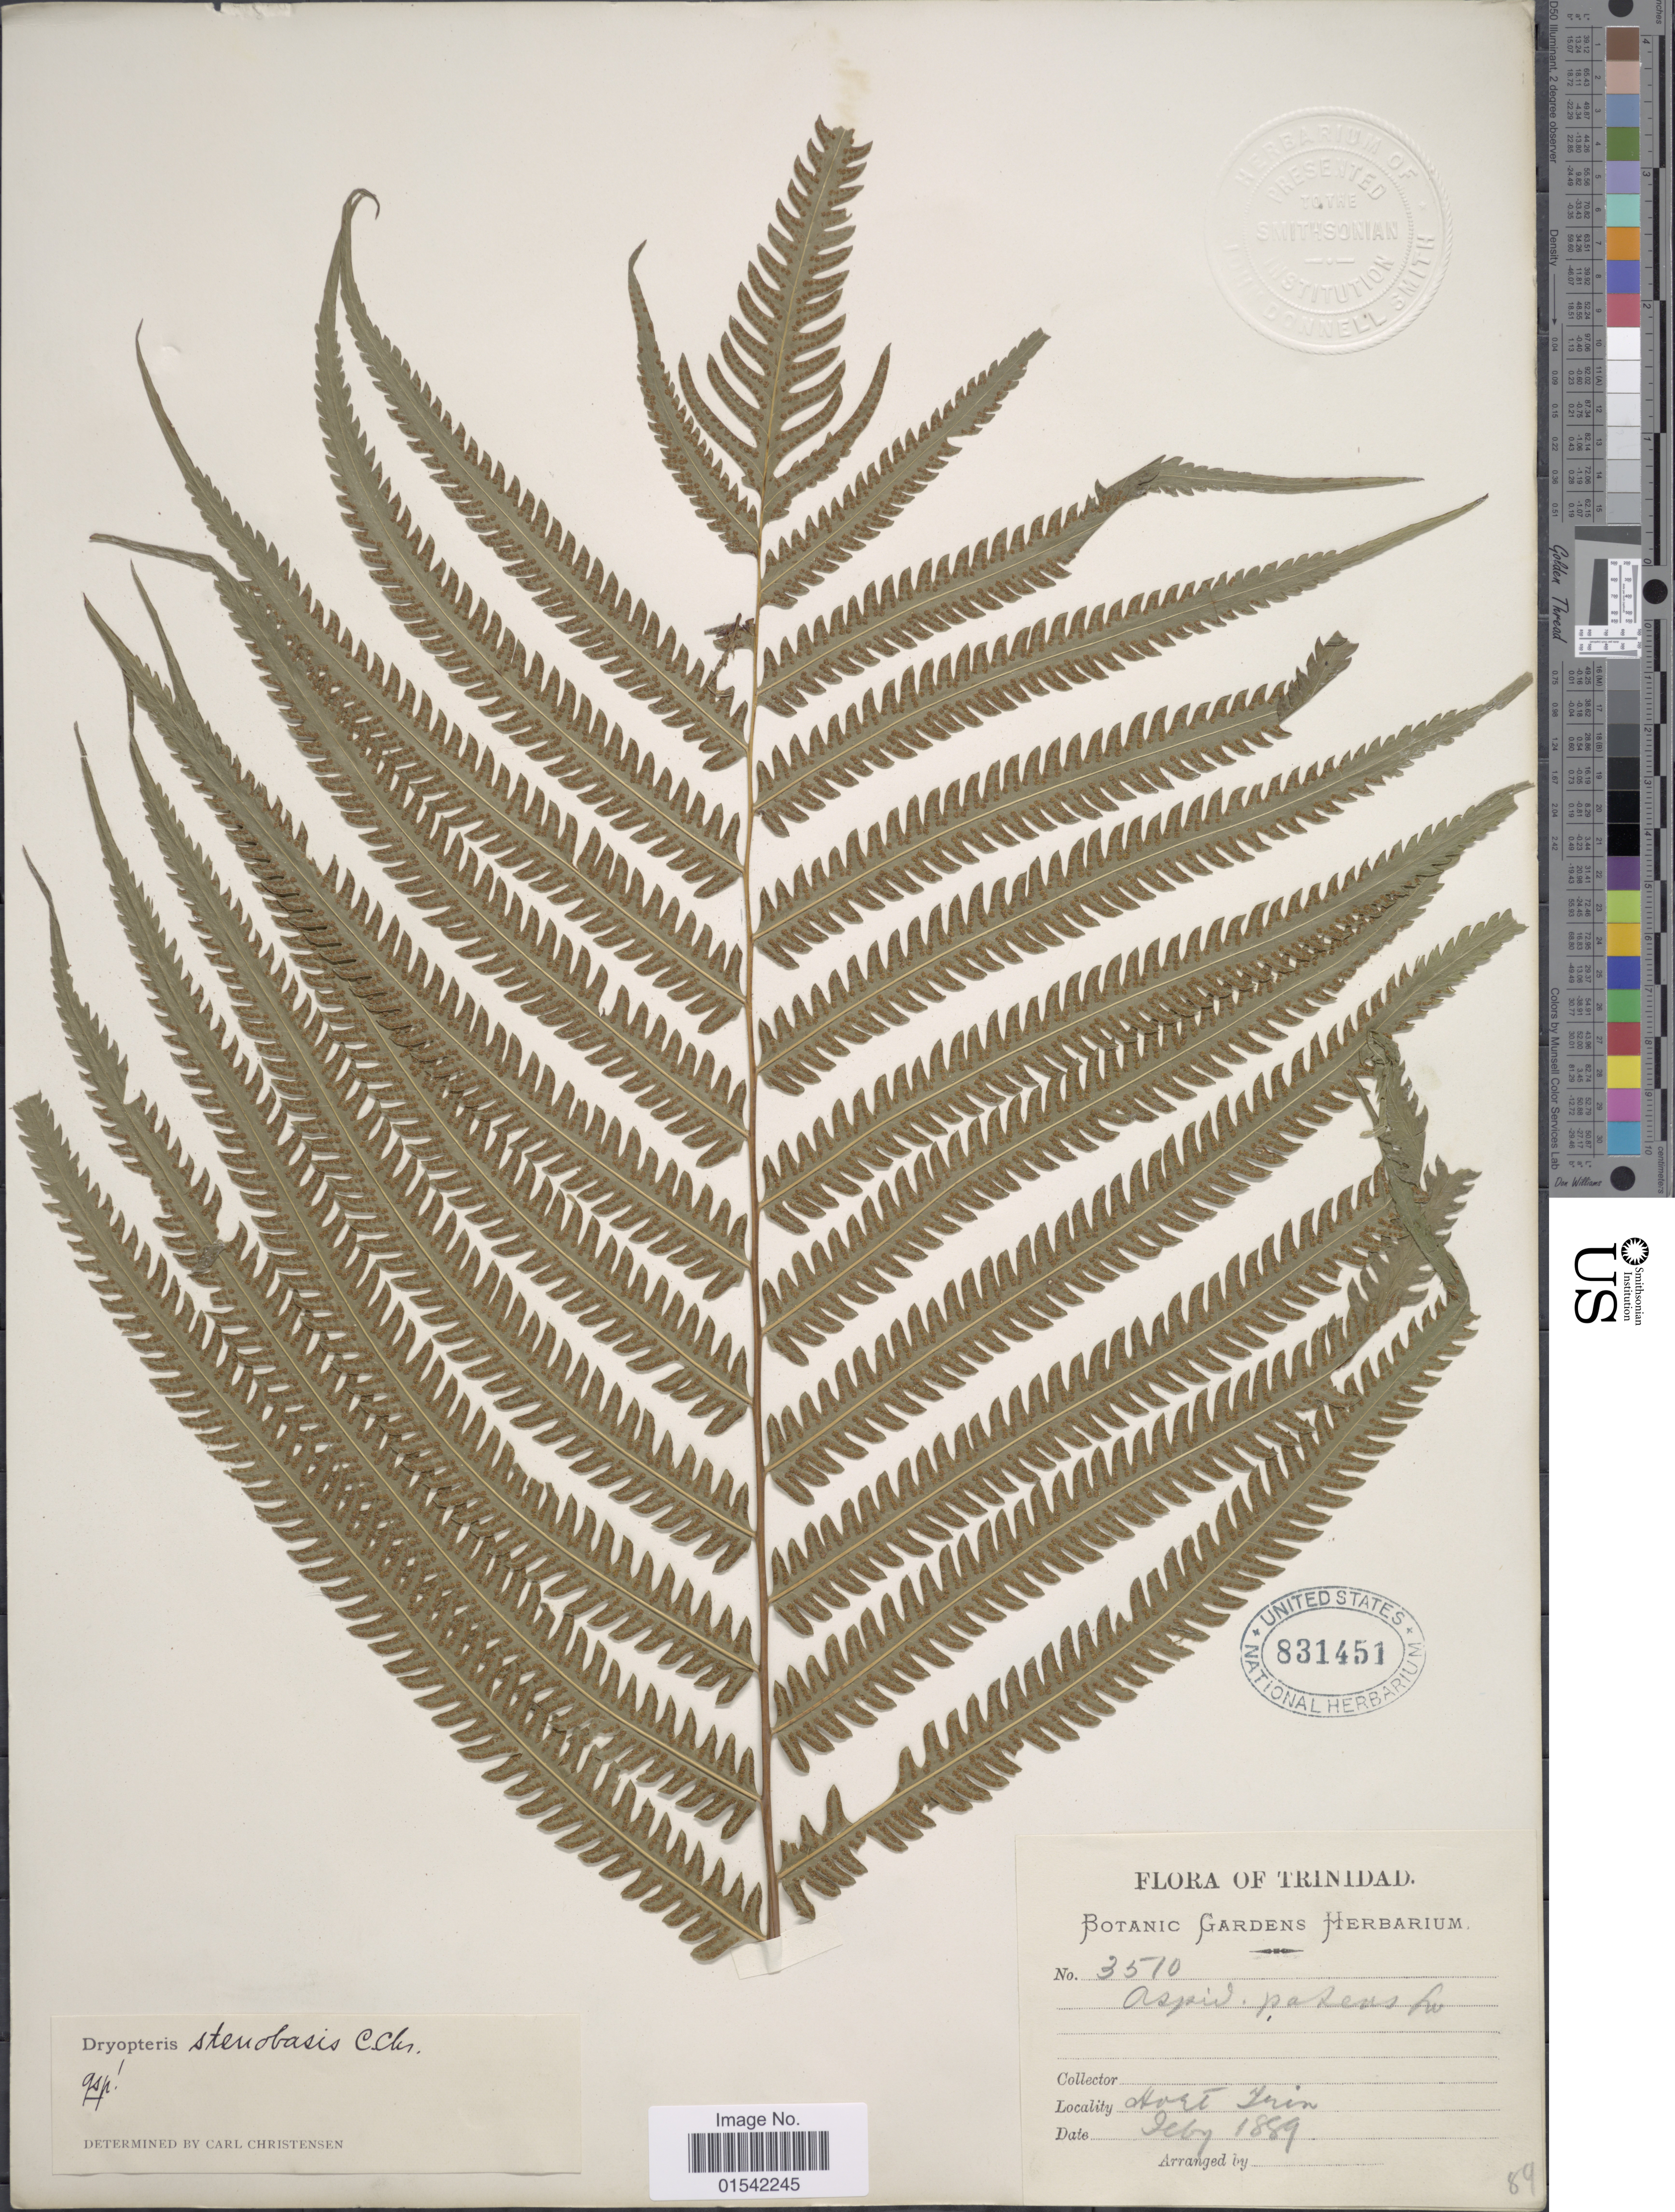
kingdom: Plantae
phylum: Tracheophyta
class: Polypodiopsida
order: Polypodiales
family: Thelypteridaceae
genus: Cyclosorus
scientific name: Cyclosorus opulentus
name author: (Kaulf.) Nakaike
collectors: ex herb. Bot. Gard.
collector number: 3510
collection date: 1889-02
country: Trinidad and Tobago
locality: Trinidad, Hort Irin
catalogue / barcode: US 831451